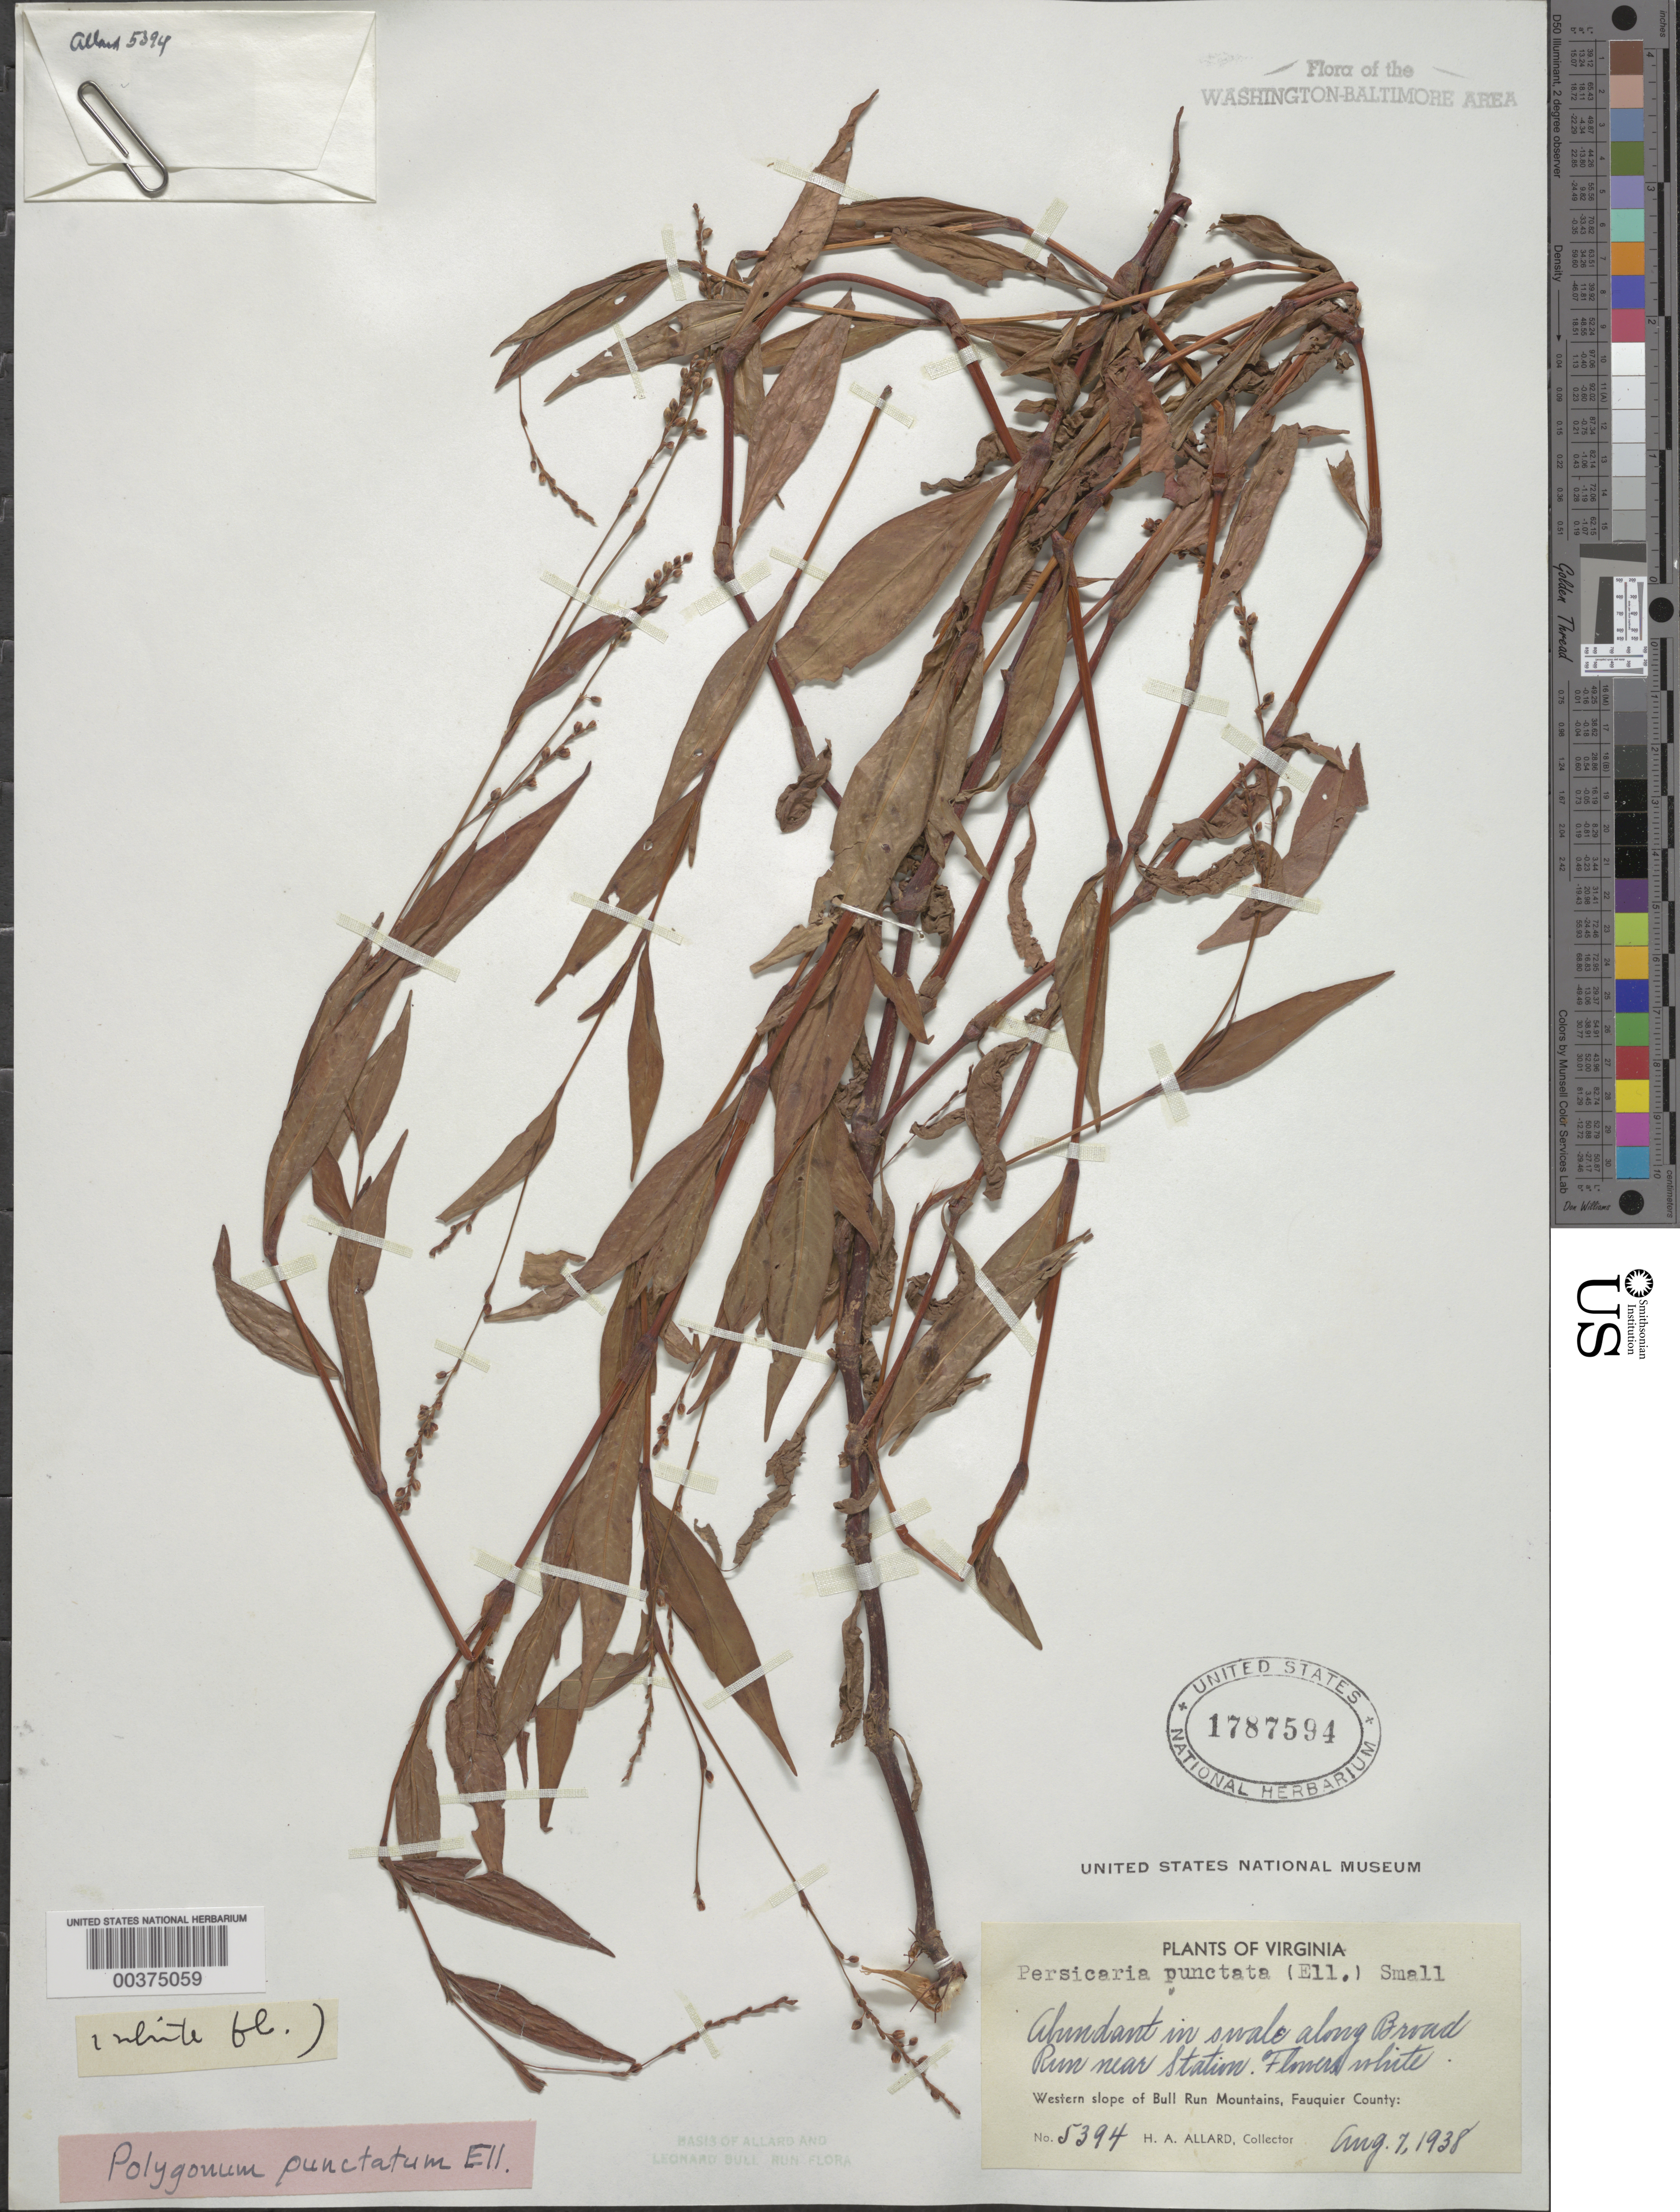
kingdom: Plantae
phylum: Tracheophyta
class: Magnoliopsida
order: Caryophyllales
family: Polygonaceae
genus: Persicaria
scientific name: Persicaria punctata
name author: (Elliott) Small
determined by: Atha, D. E.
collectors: H. A. Allard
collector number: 5394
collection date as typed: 07 Aug 1938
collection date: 1938-08-07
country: United States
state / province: Virginia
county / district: Fauquier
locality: Broad Run near Station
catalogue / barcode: US 1787594